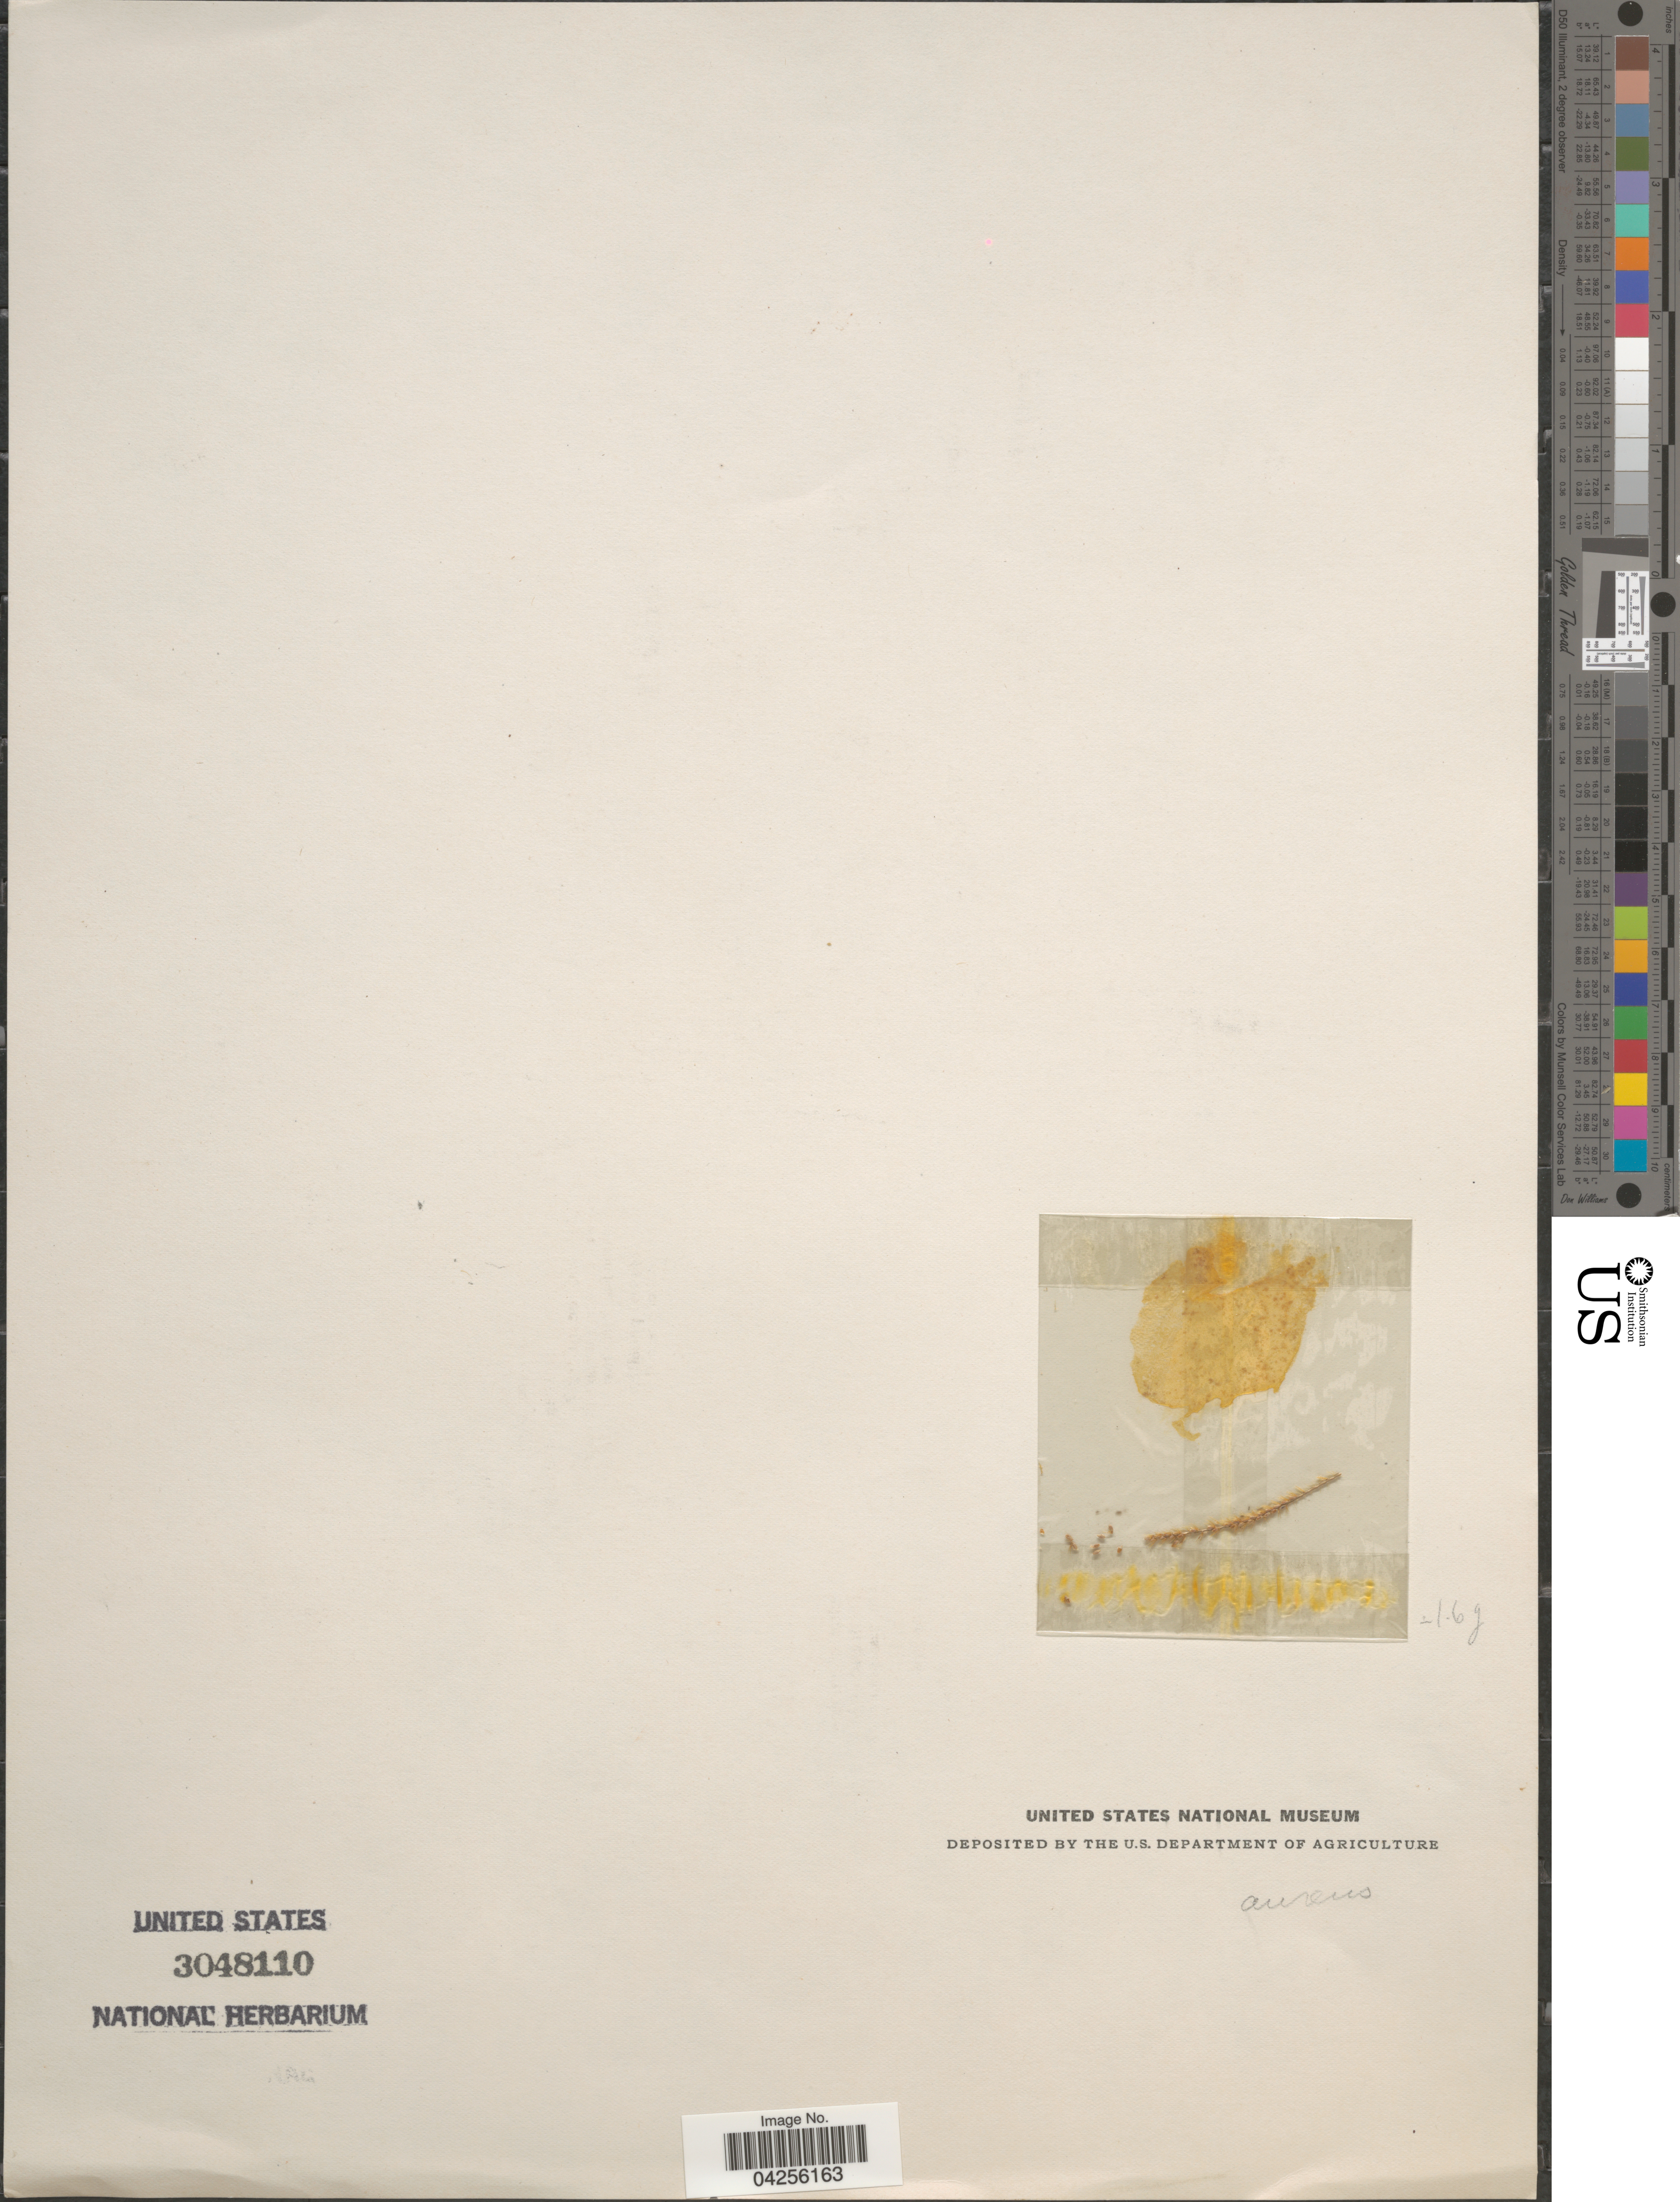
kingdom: Plantae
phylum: Tracheophyta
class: Liliopsida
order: Poales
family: Poaceae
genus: Axonopus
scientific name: Axonopus canescens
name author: (Nees ex Trin.) Pilg.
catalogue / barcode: US 3048110